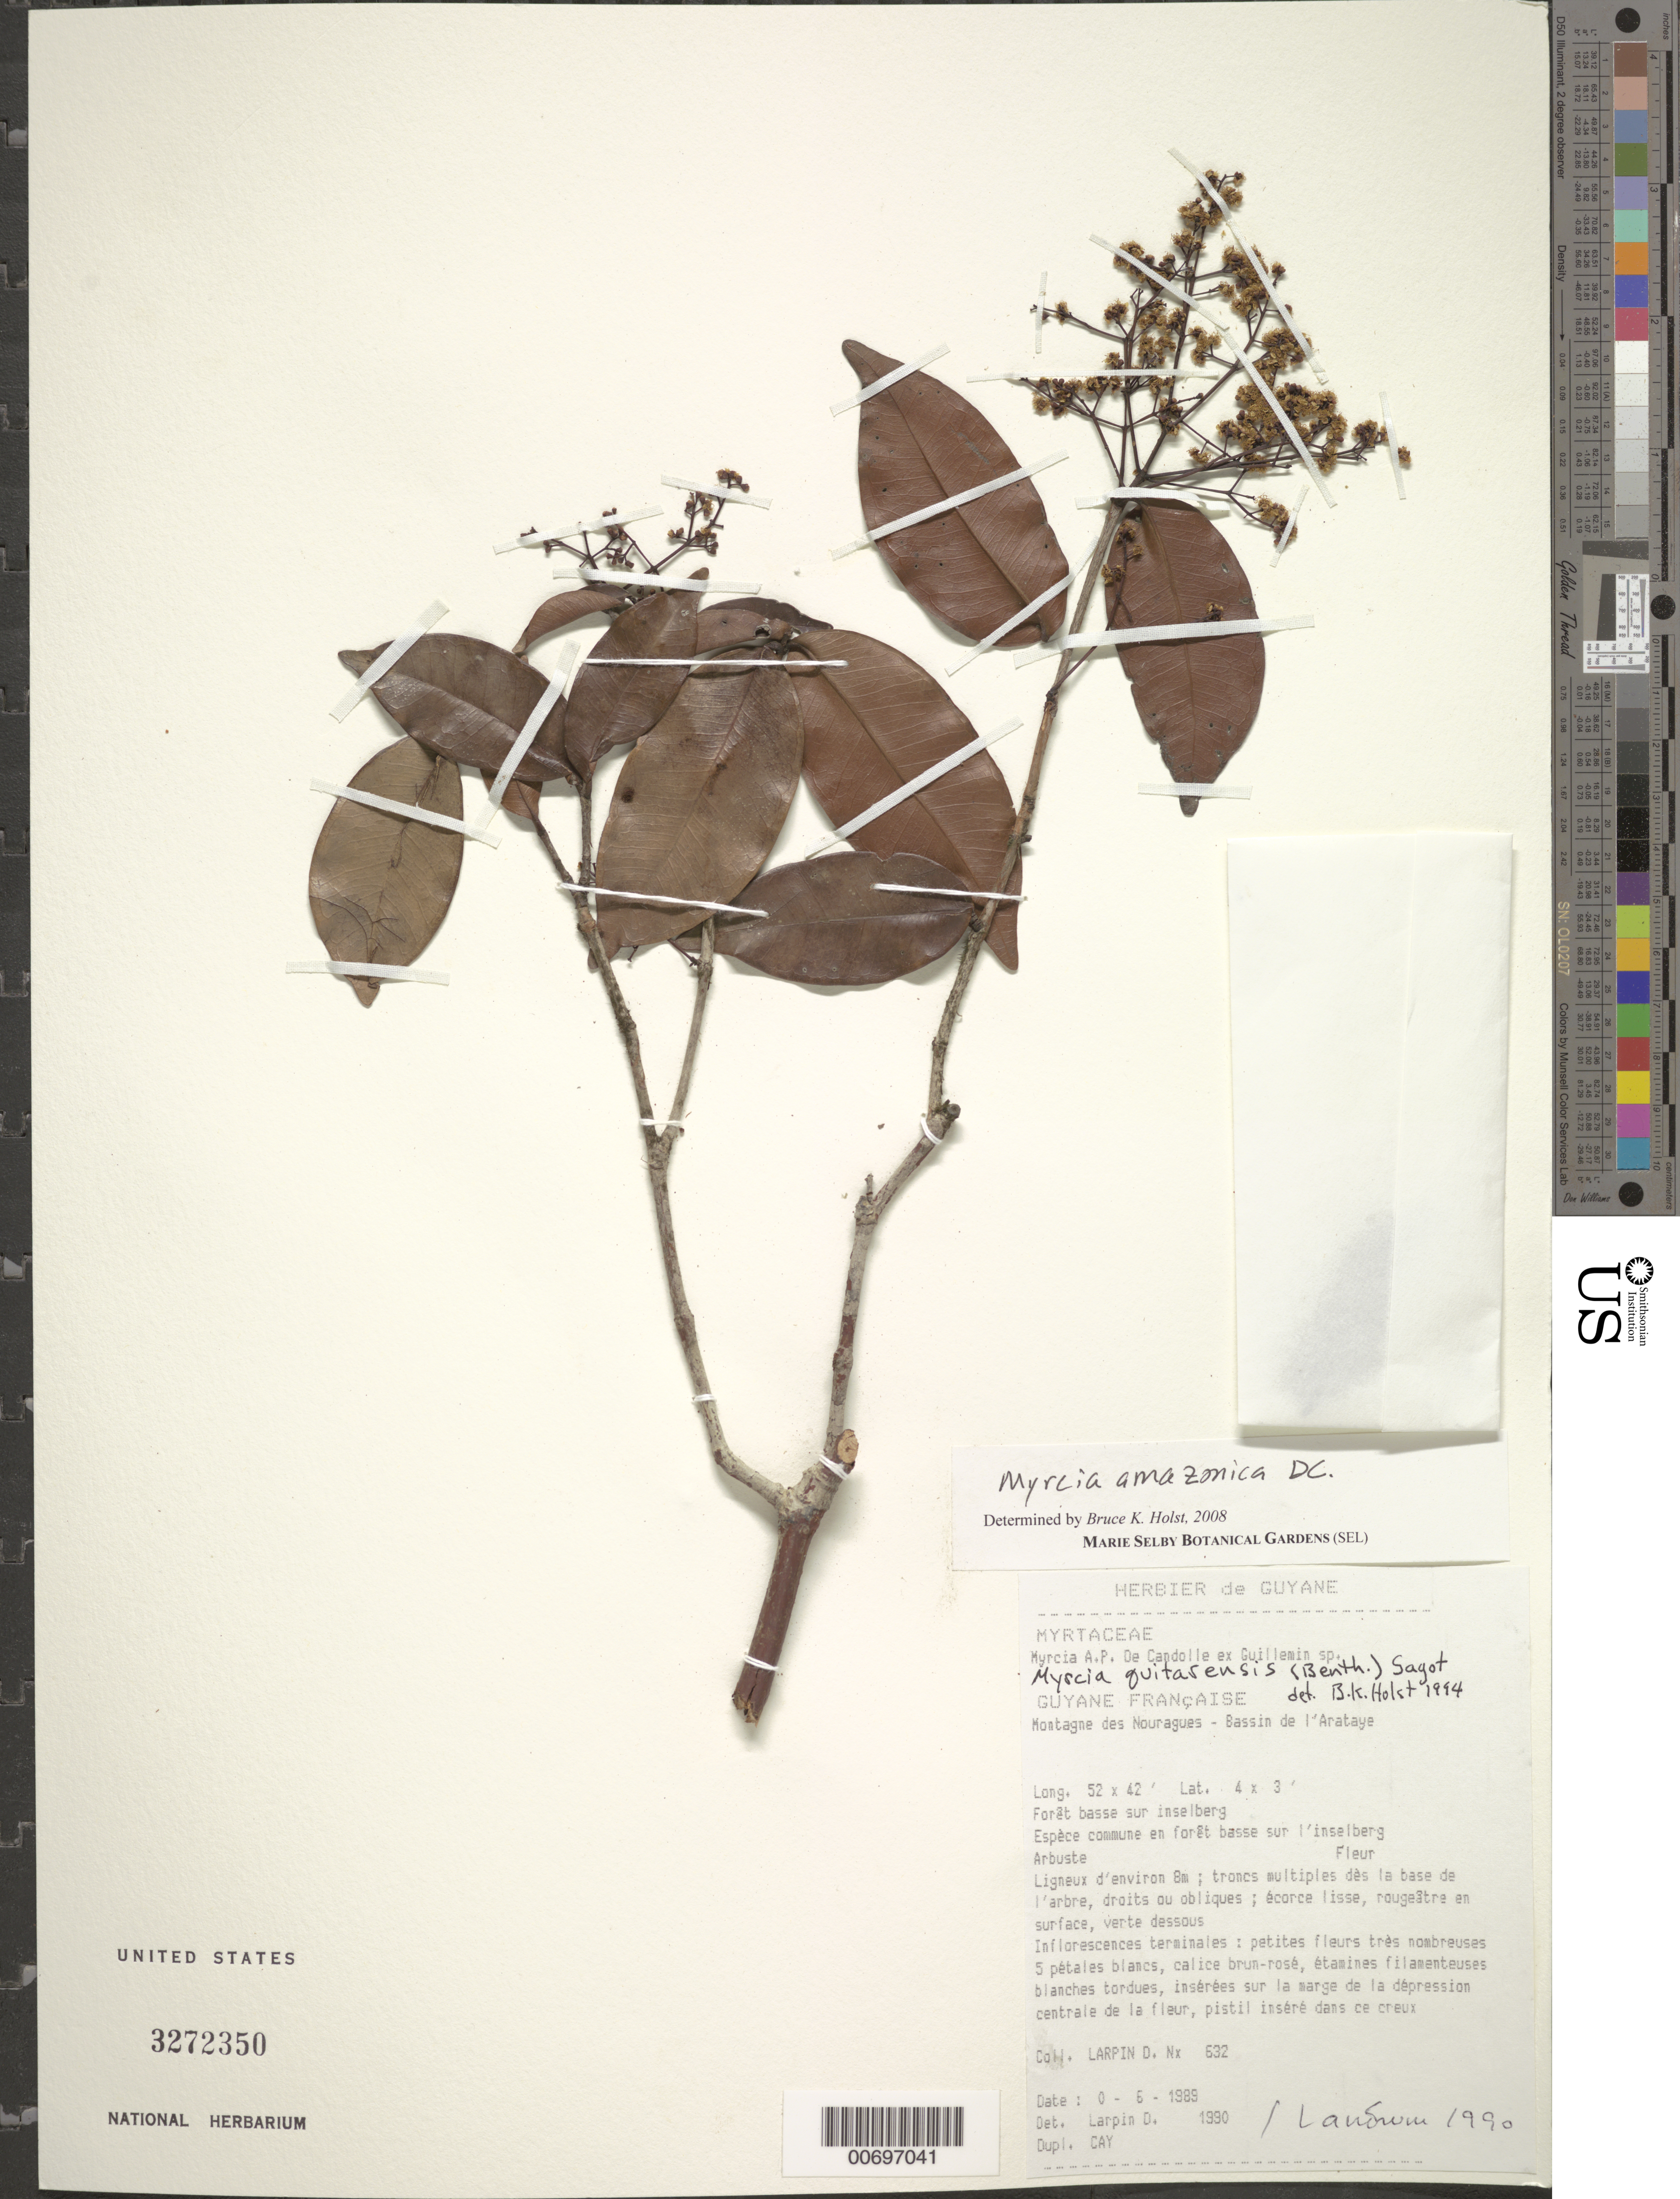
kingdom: Plantae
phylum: Tracheophyta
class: Magnoliopsida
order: Myrtales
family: Myrtaceae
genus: Myrcia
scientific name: Myrcia amazonica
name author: DC.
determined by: Holst, Bruce K.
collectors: D. Larpin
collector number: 632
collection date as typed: Jun-89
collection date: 1989-06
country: French Guiana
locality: Station des Nouragues, Bassin de l'Approuague, Arataye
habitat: Low altitude forest on inselberg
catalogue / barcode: US 3272350